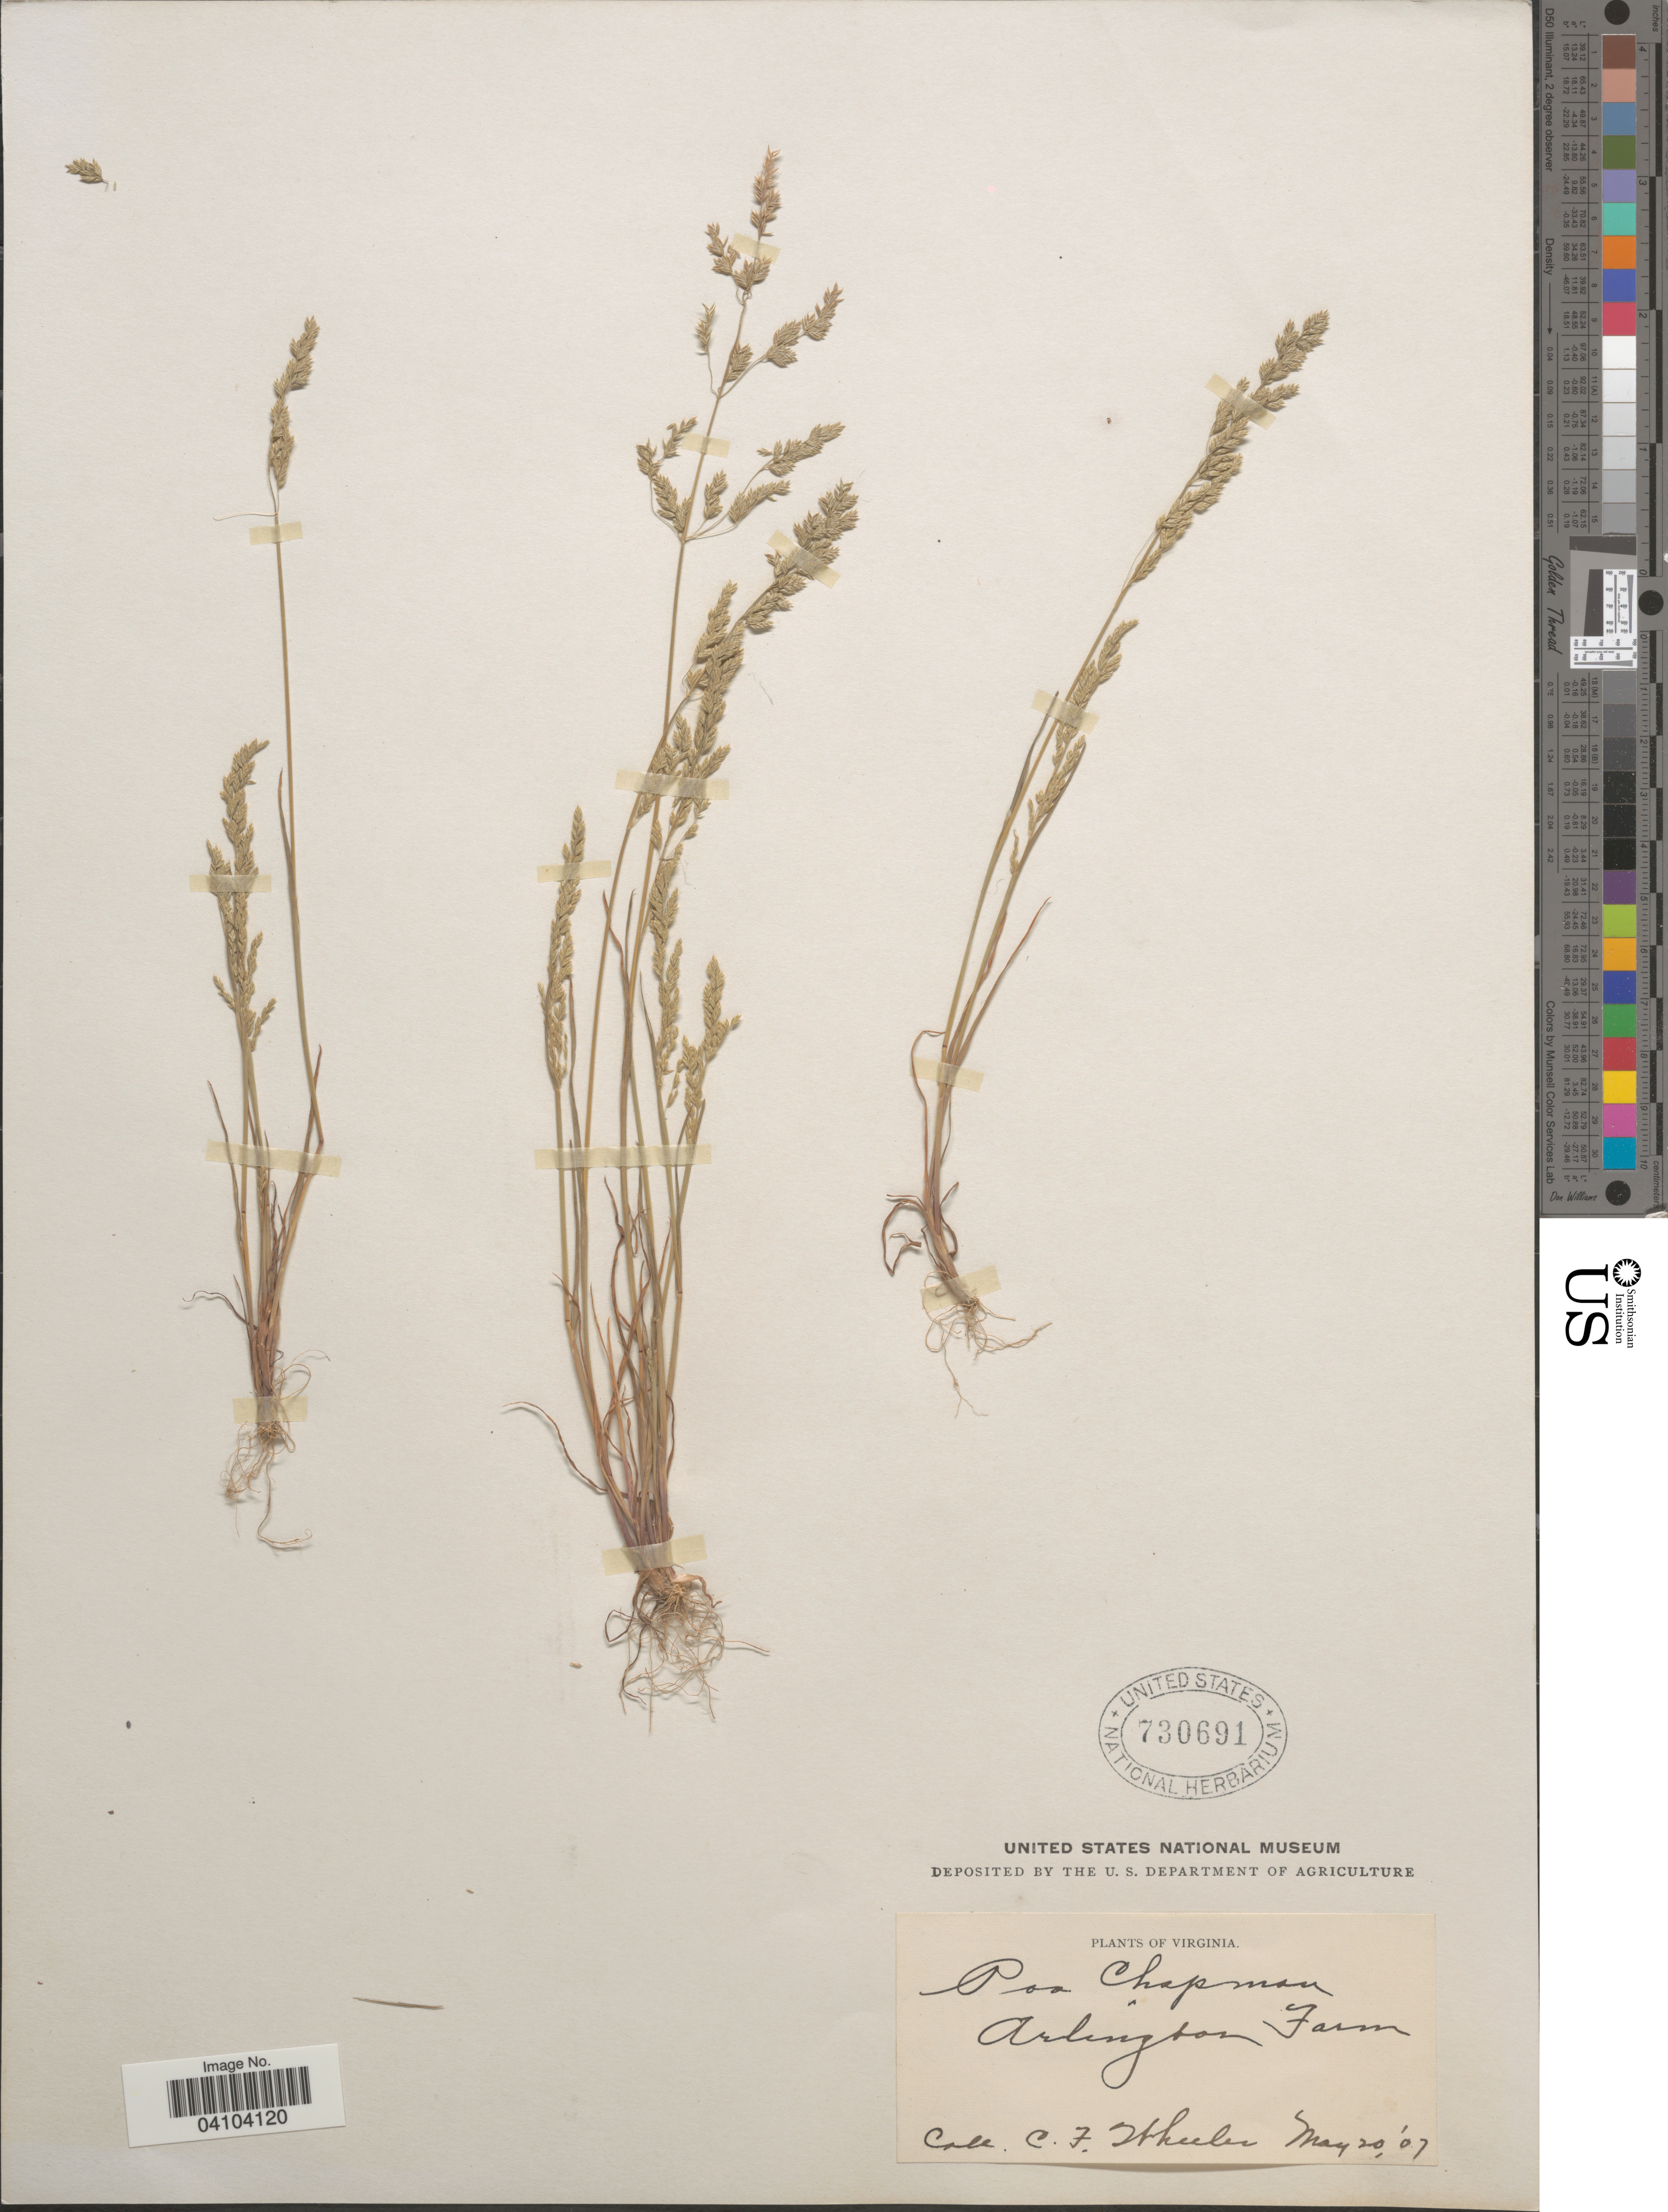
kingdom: Plantae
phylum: Tracheophyta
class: Liliopsida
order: Poales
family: Poaceae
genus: Poa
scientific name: Poa chapmaniana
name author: Scribn.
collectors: C. Wheeler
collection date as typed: Transcribed d/m/y: 20/5/7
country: United States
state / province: Virginia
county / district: Arlington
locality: Arlington Farm.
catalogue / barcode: US 730691